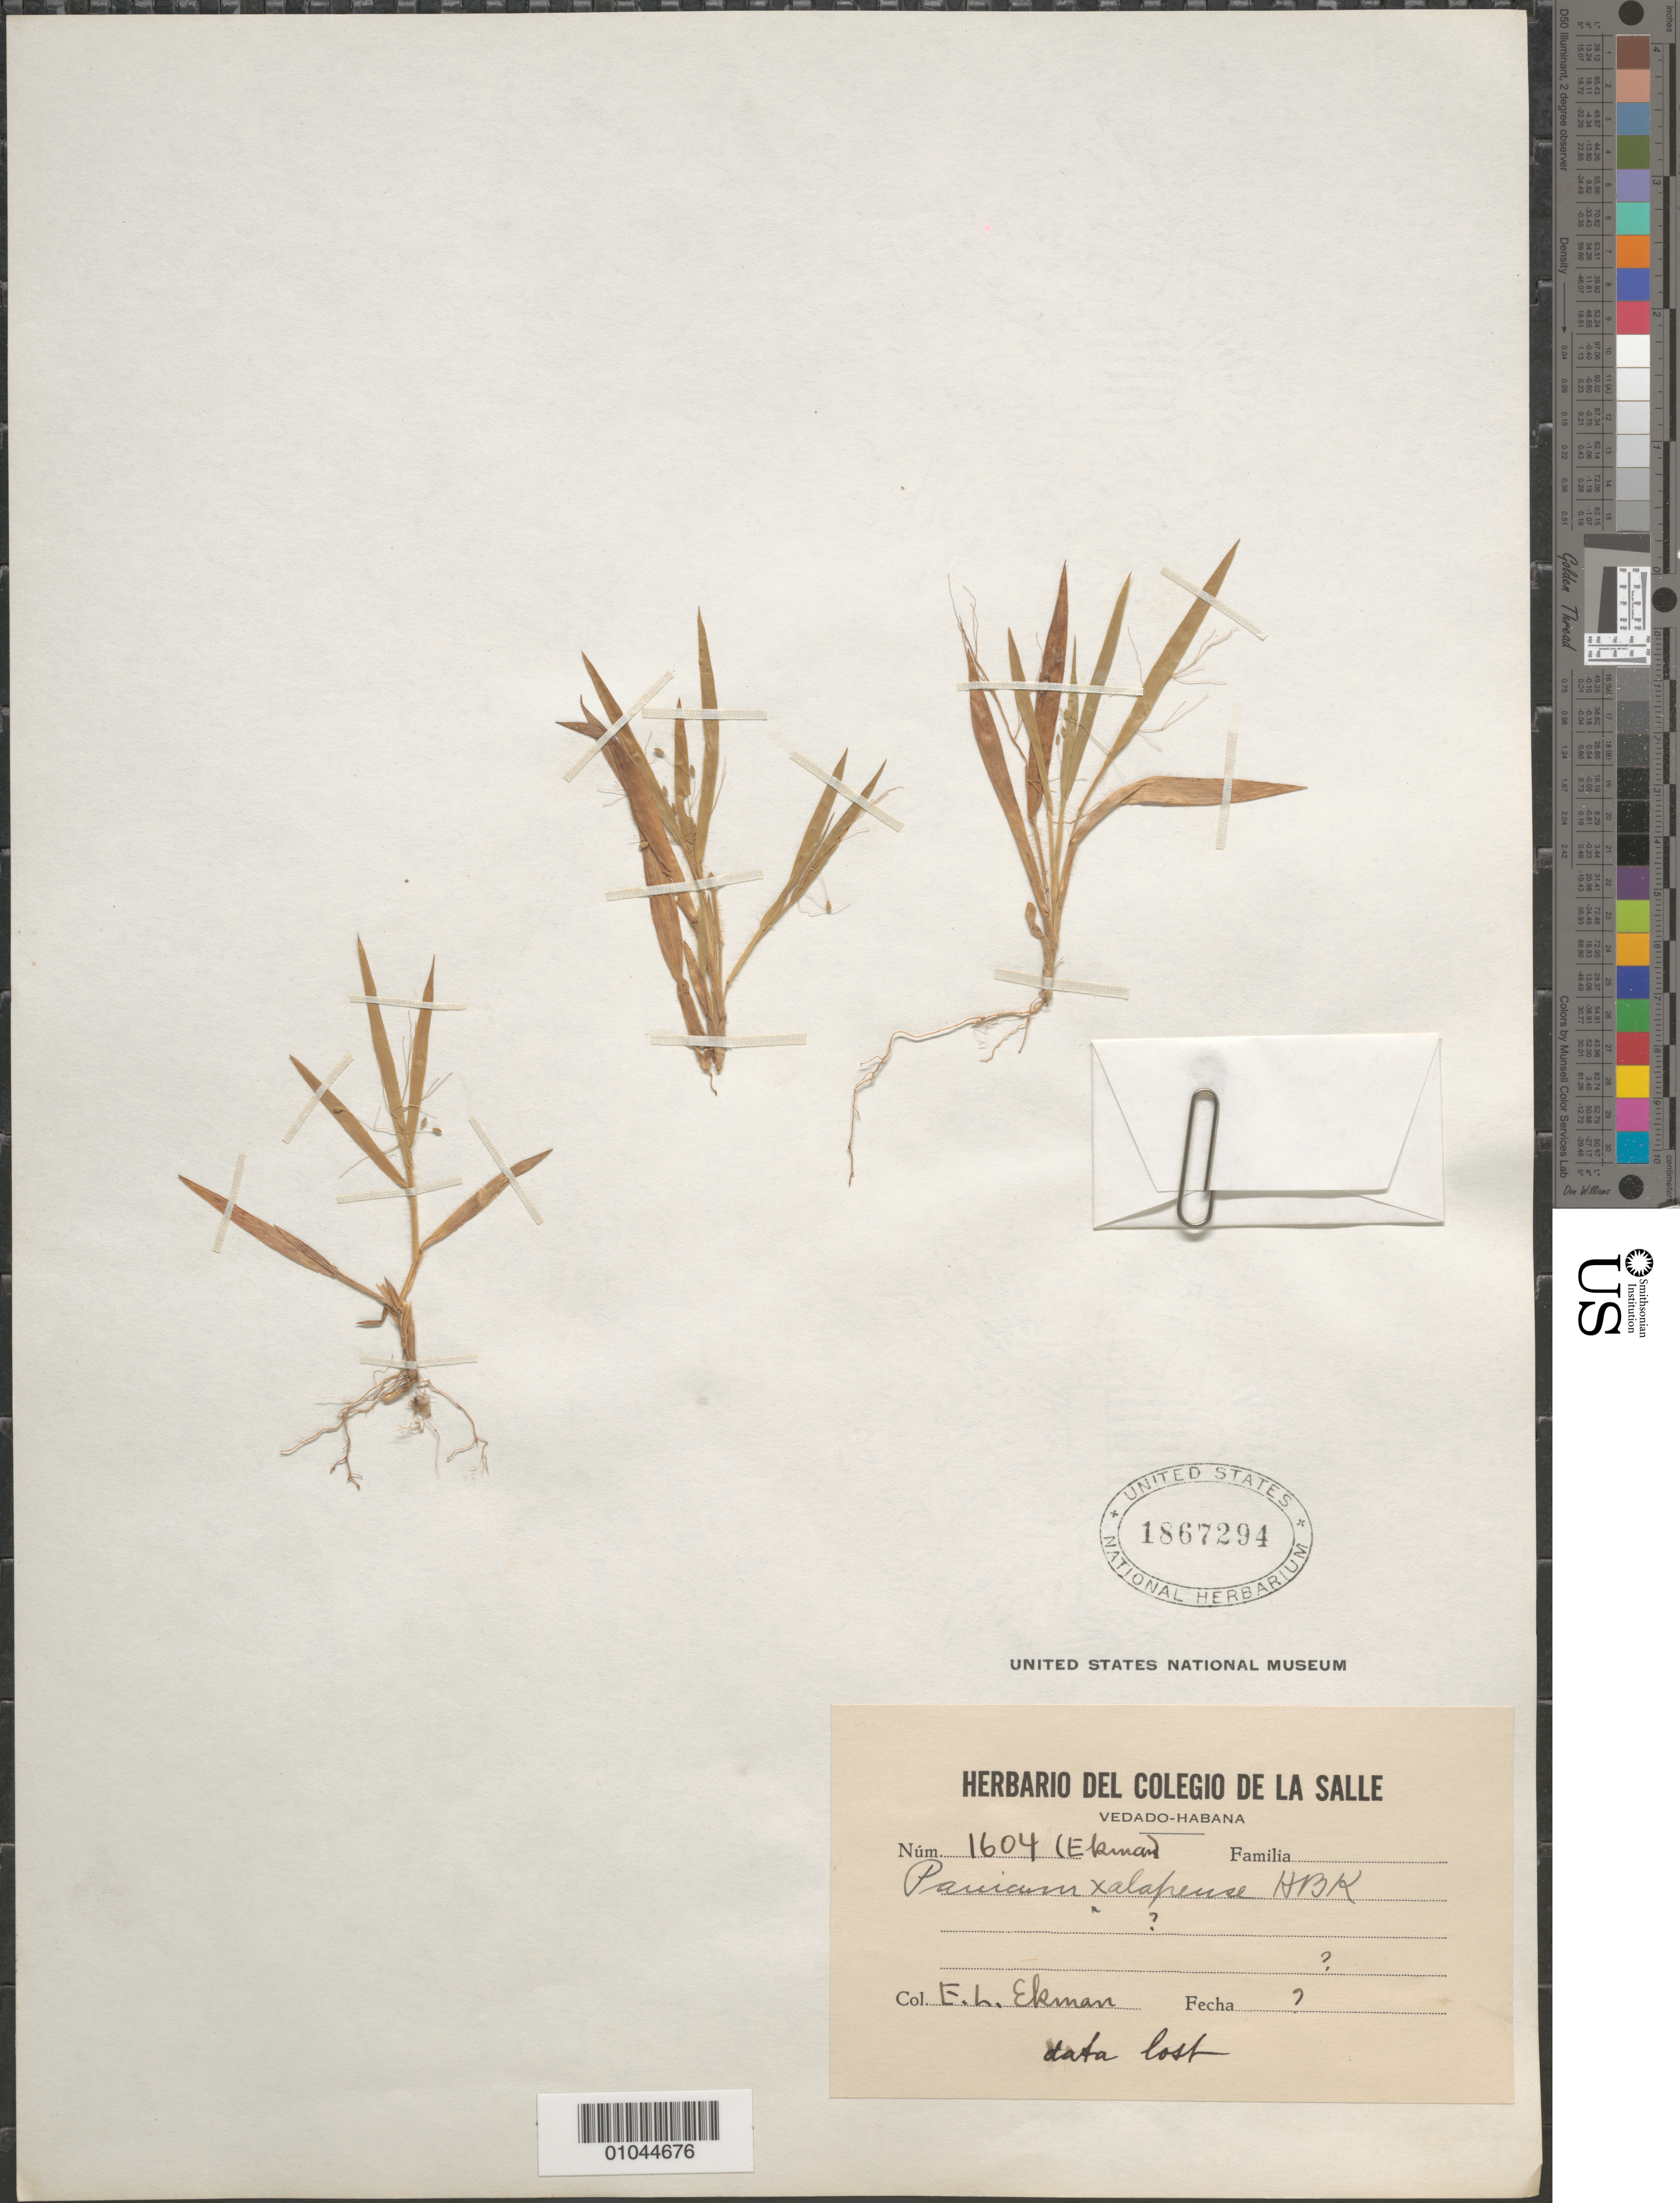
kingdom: Plantae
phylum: Tracheophyta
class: Liliopsida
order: Poales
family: Poaceae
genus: Panicum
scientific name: Panicum xalapense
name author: Kunth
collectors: E. L. Ekman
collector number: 1604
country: Cuba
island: Cuba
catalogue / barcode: US 1867294